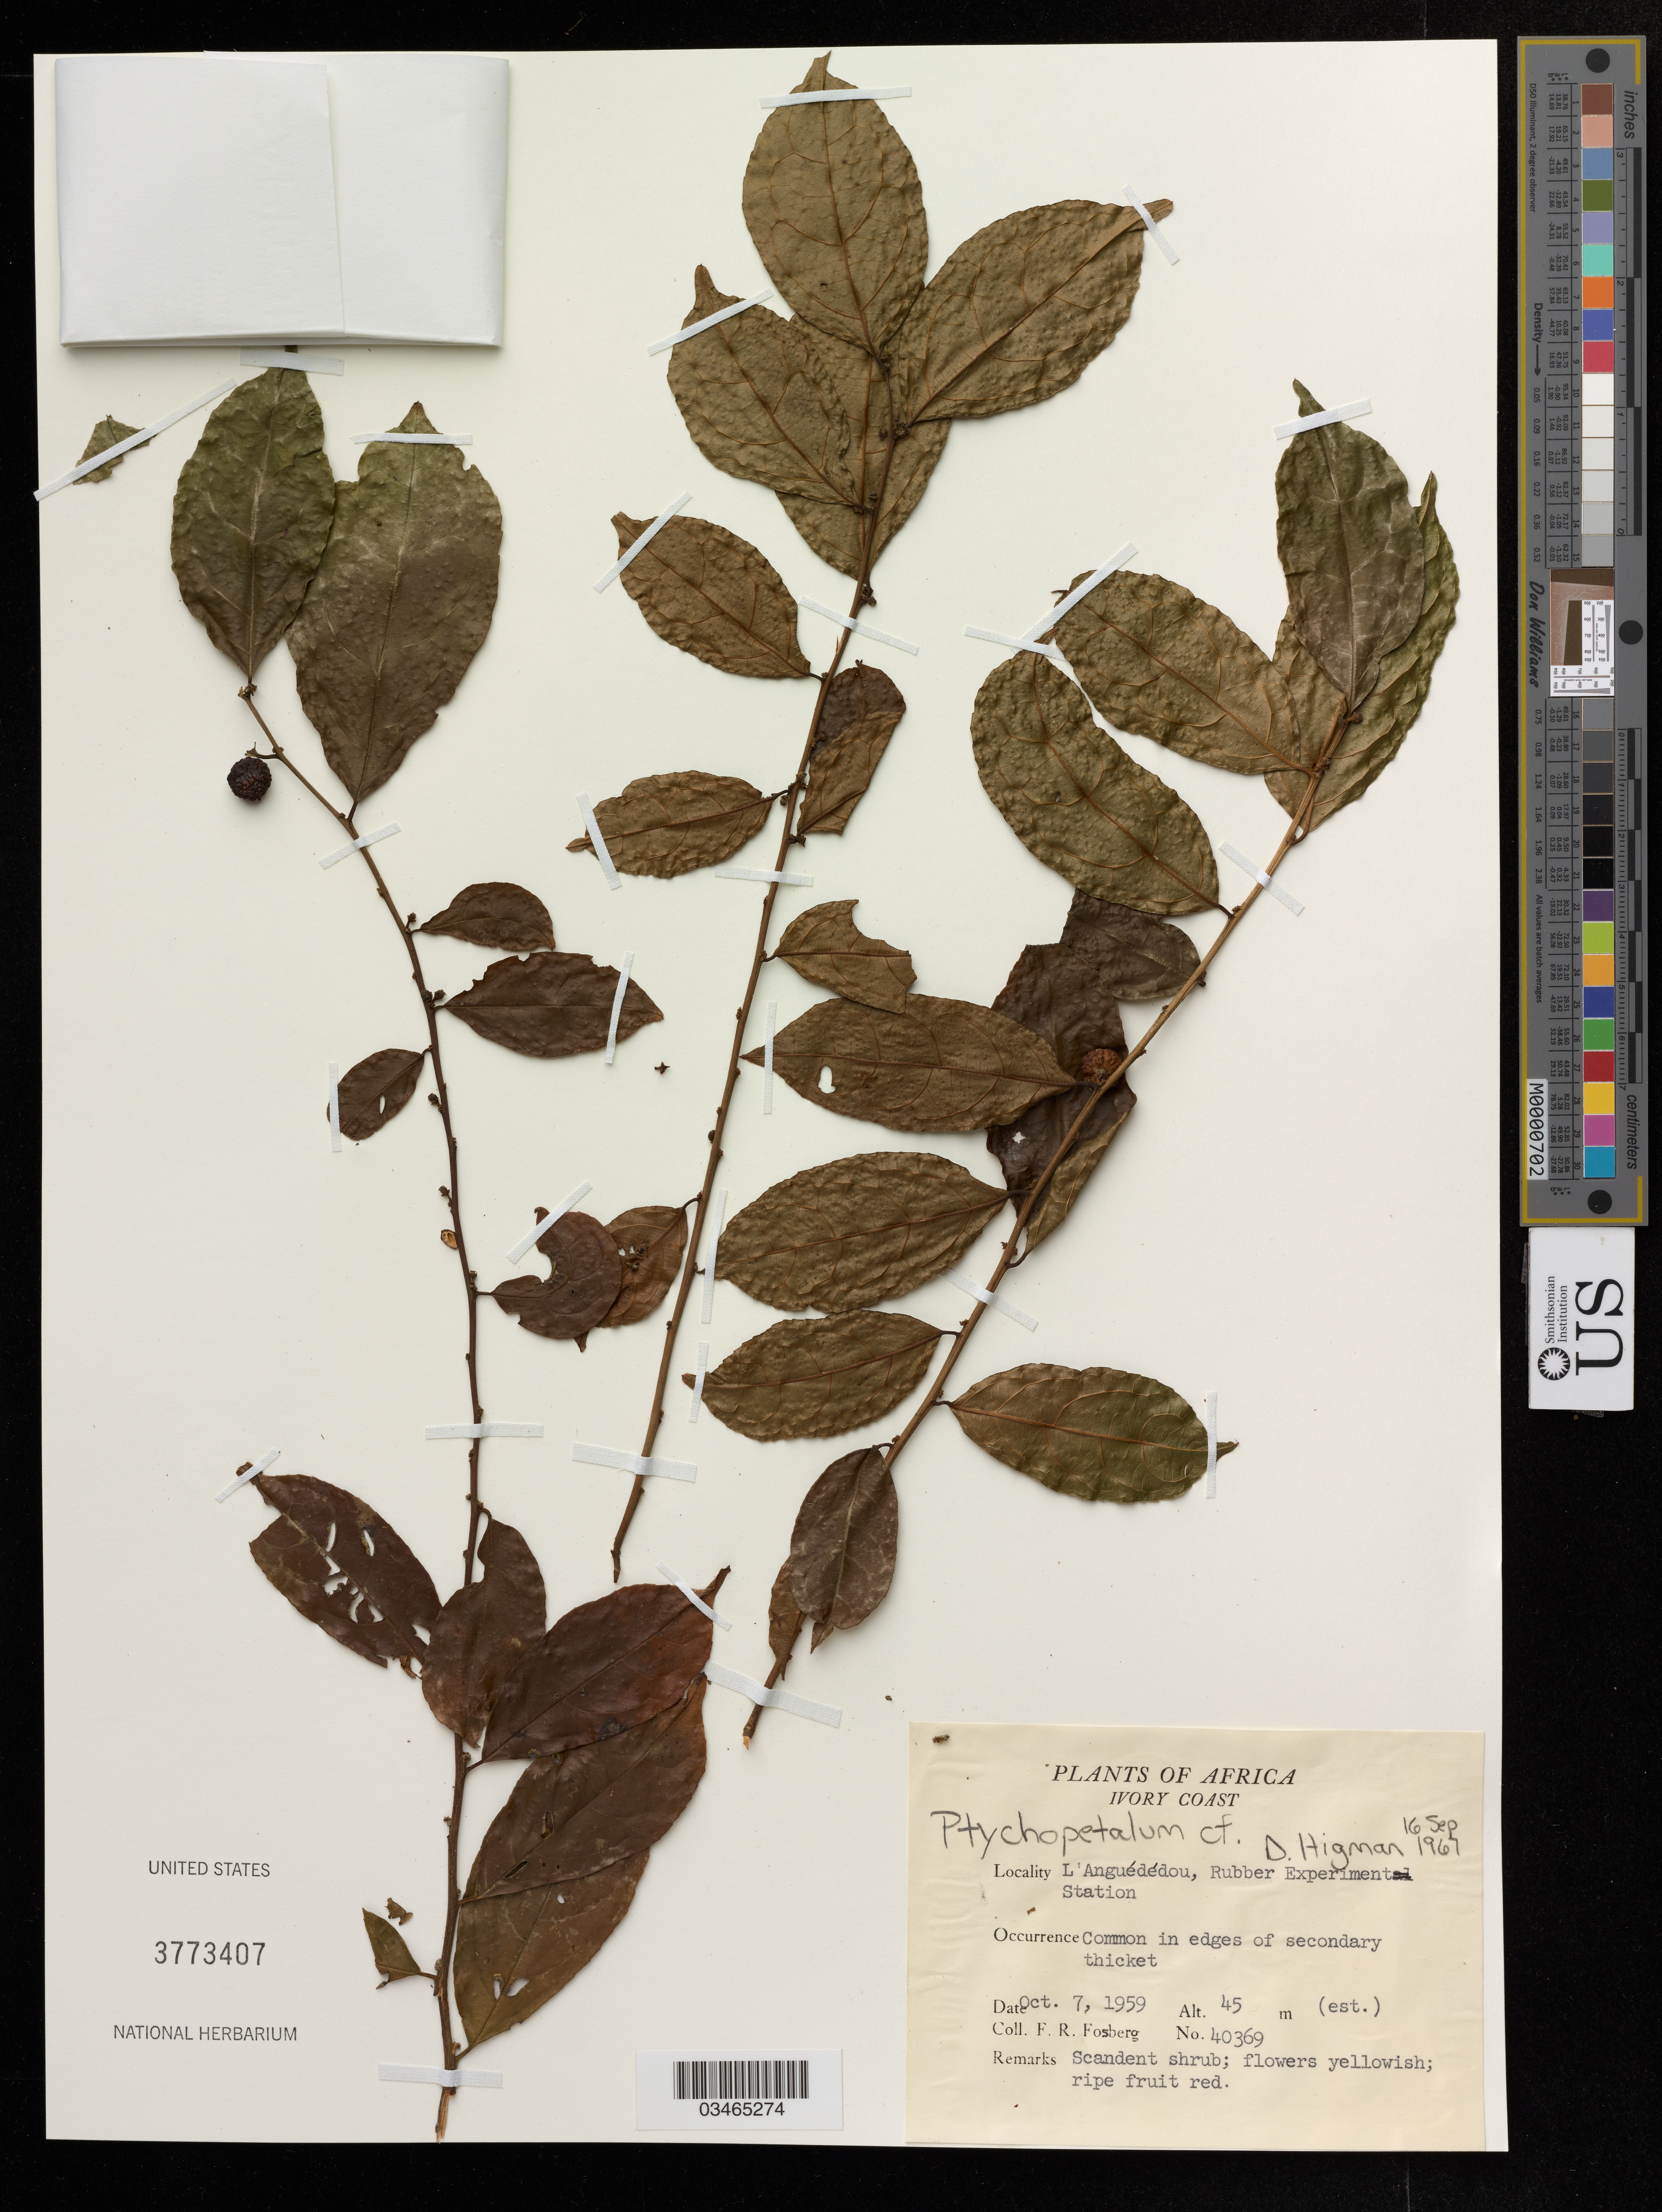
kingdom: Plantae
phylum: Tracheophyta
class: Magnoliopsida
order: Santalales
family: Olacaceae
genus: Ptychopetalum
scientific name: Ptychopetalum sp.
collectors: F. R. Fosberg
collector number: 40369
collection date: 1959-10-07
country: Ivory Coast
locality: l'Anguédédou, Rubber Experiment Station.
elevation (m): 45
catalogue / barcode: US 3773407